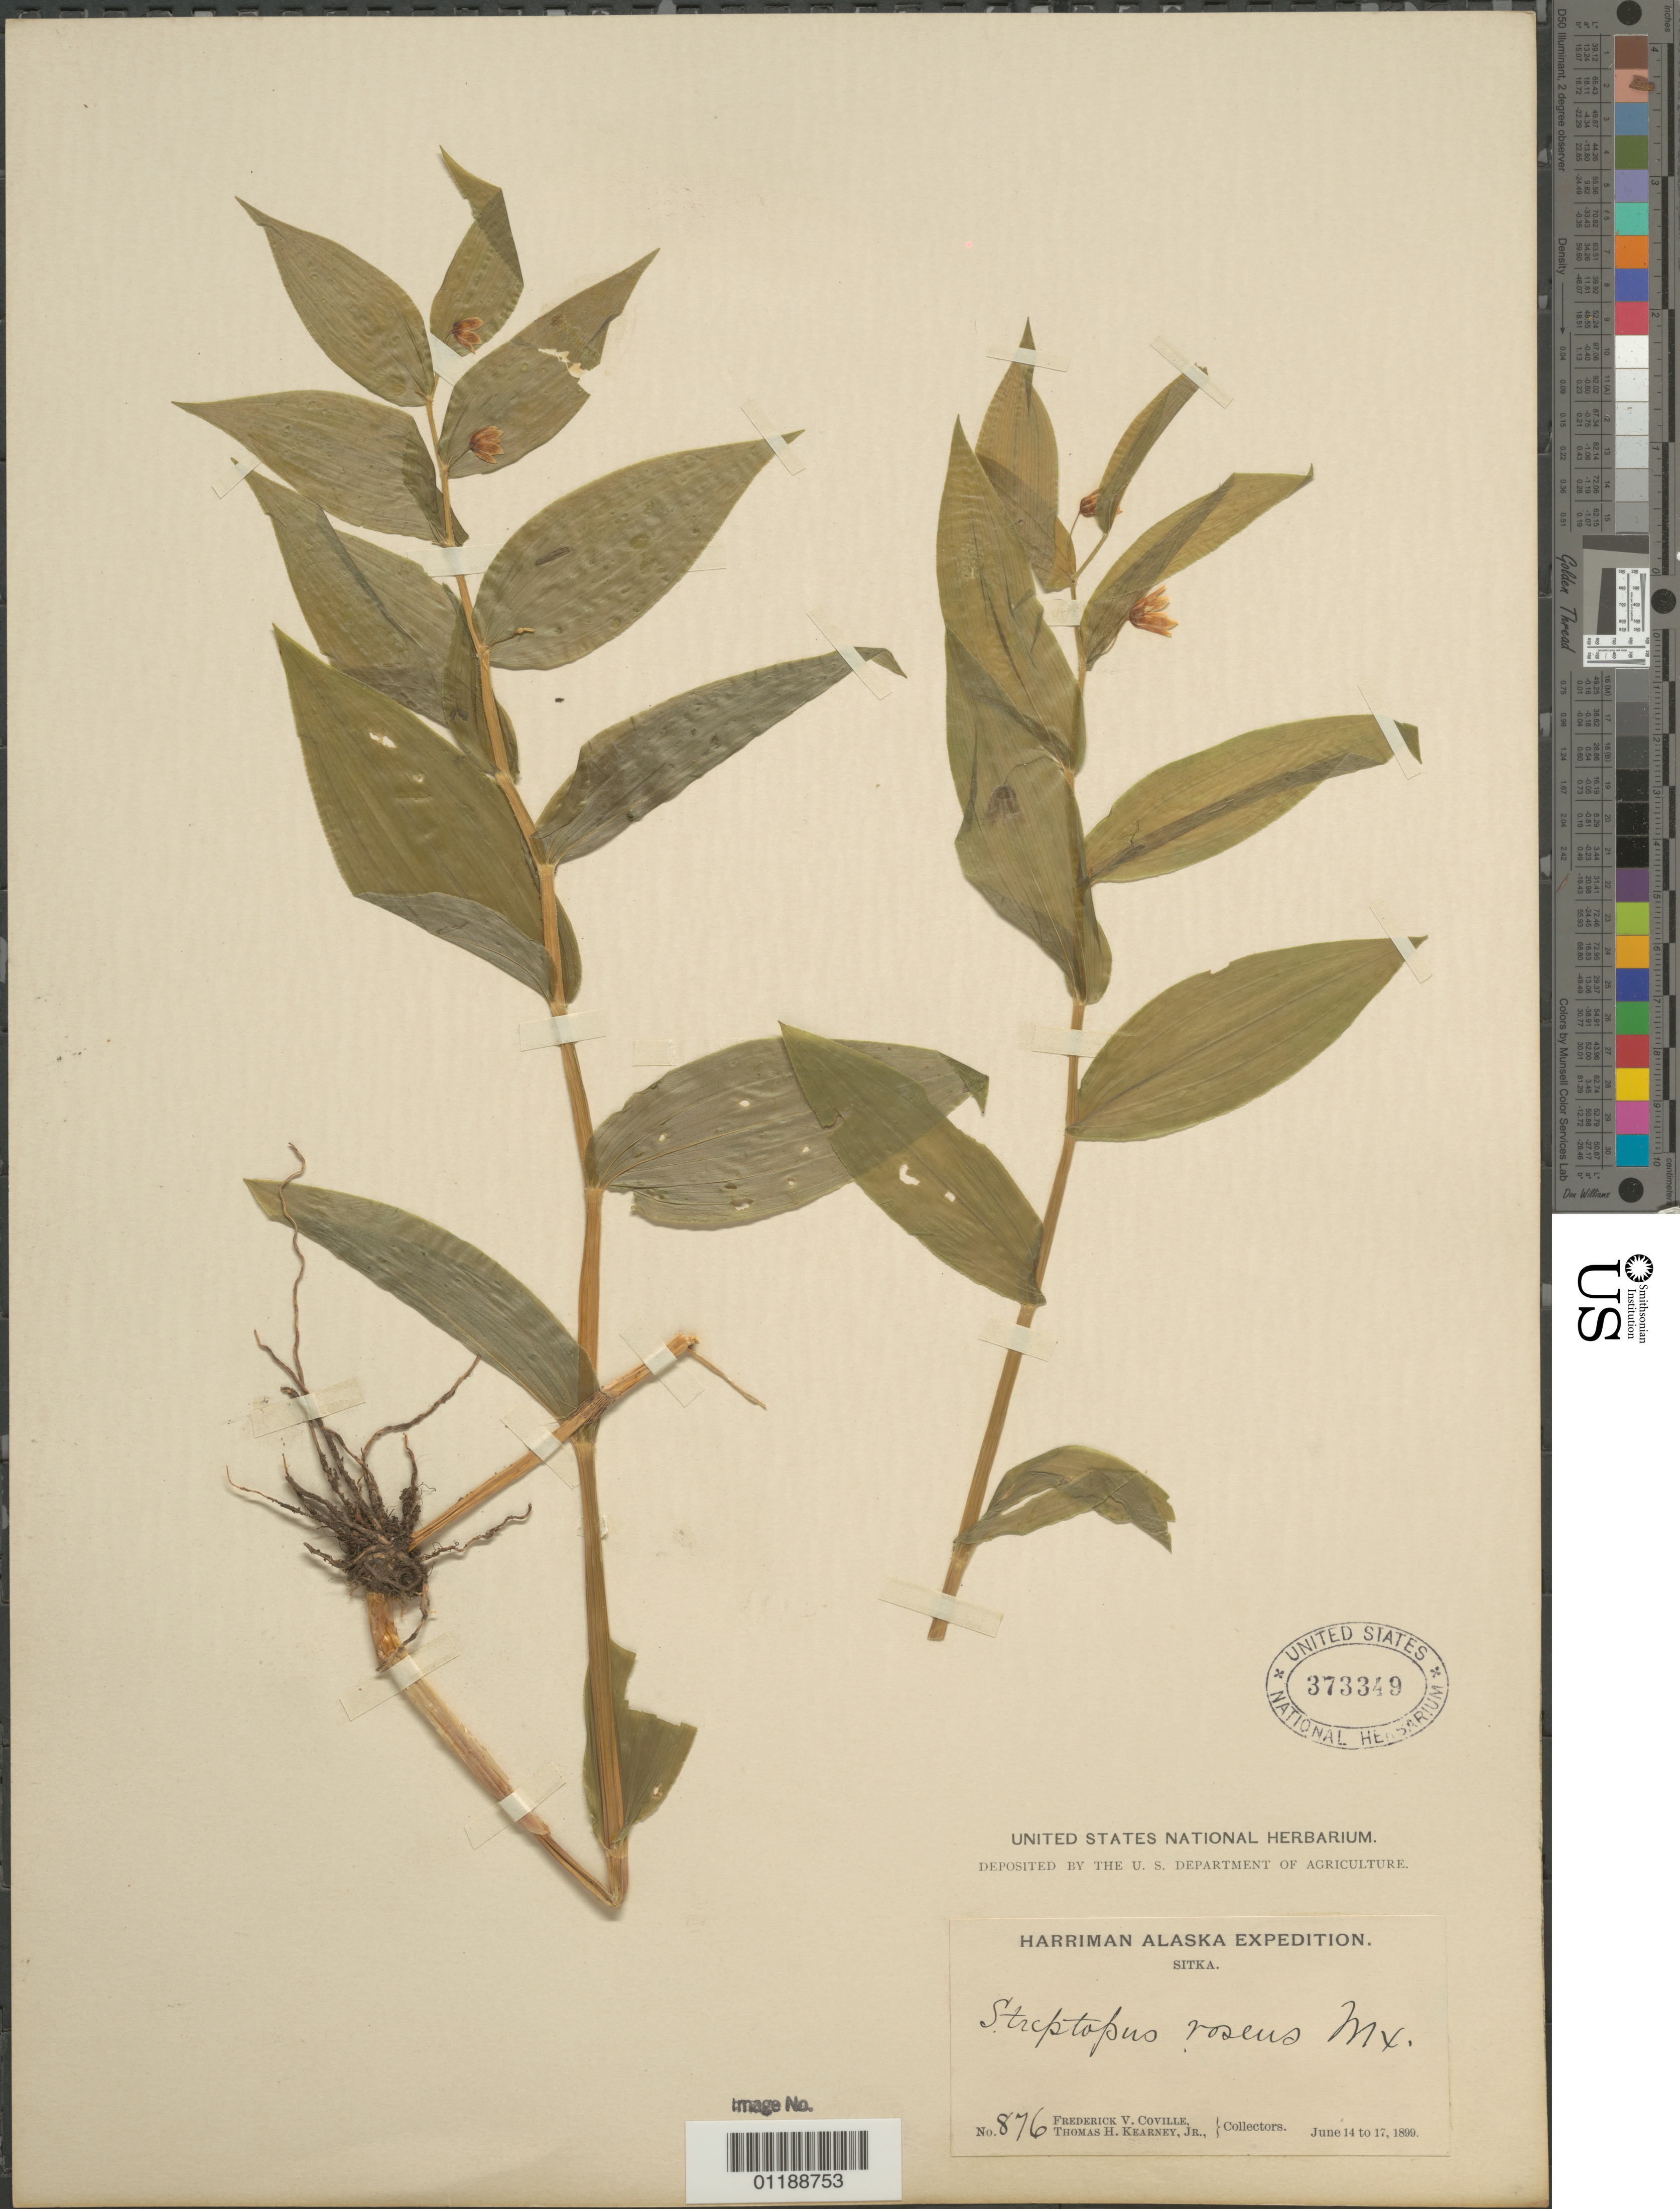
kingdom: Plantae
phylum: Tracheophyta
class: Liliopsida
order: Liliales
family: Liliaceae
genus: Streptopus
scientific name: Streptopus roseus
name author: Michx.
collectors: F. V. Coville & T. H. Kearney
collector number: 876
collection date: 1899-06-14/1899-06-17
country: United States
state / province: Alaska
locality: Sitka.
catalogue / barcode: US 373349